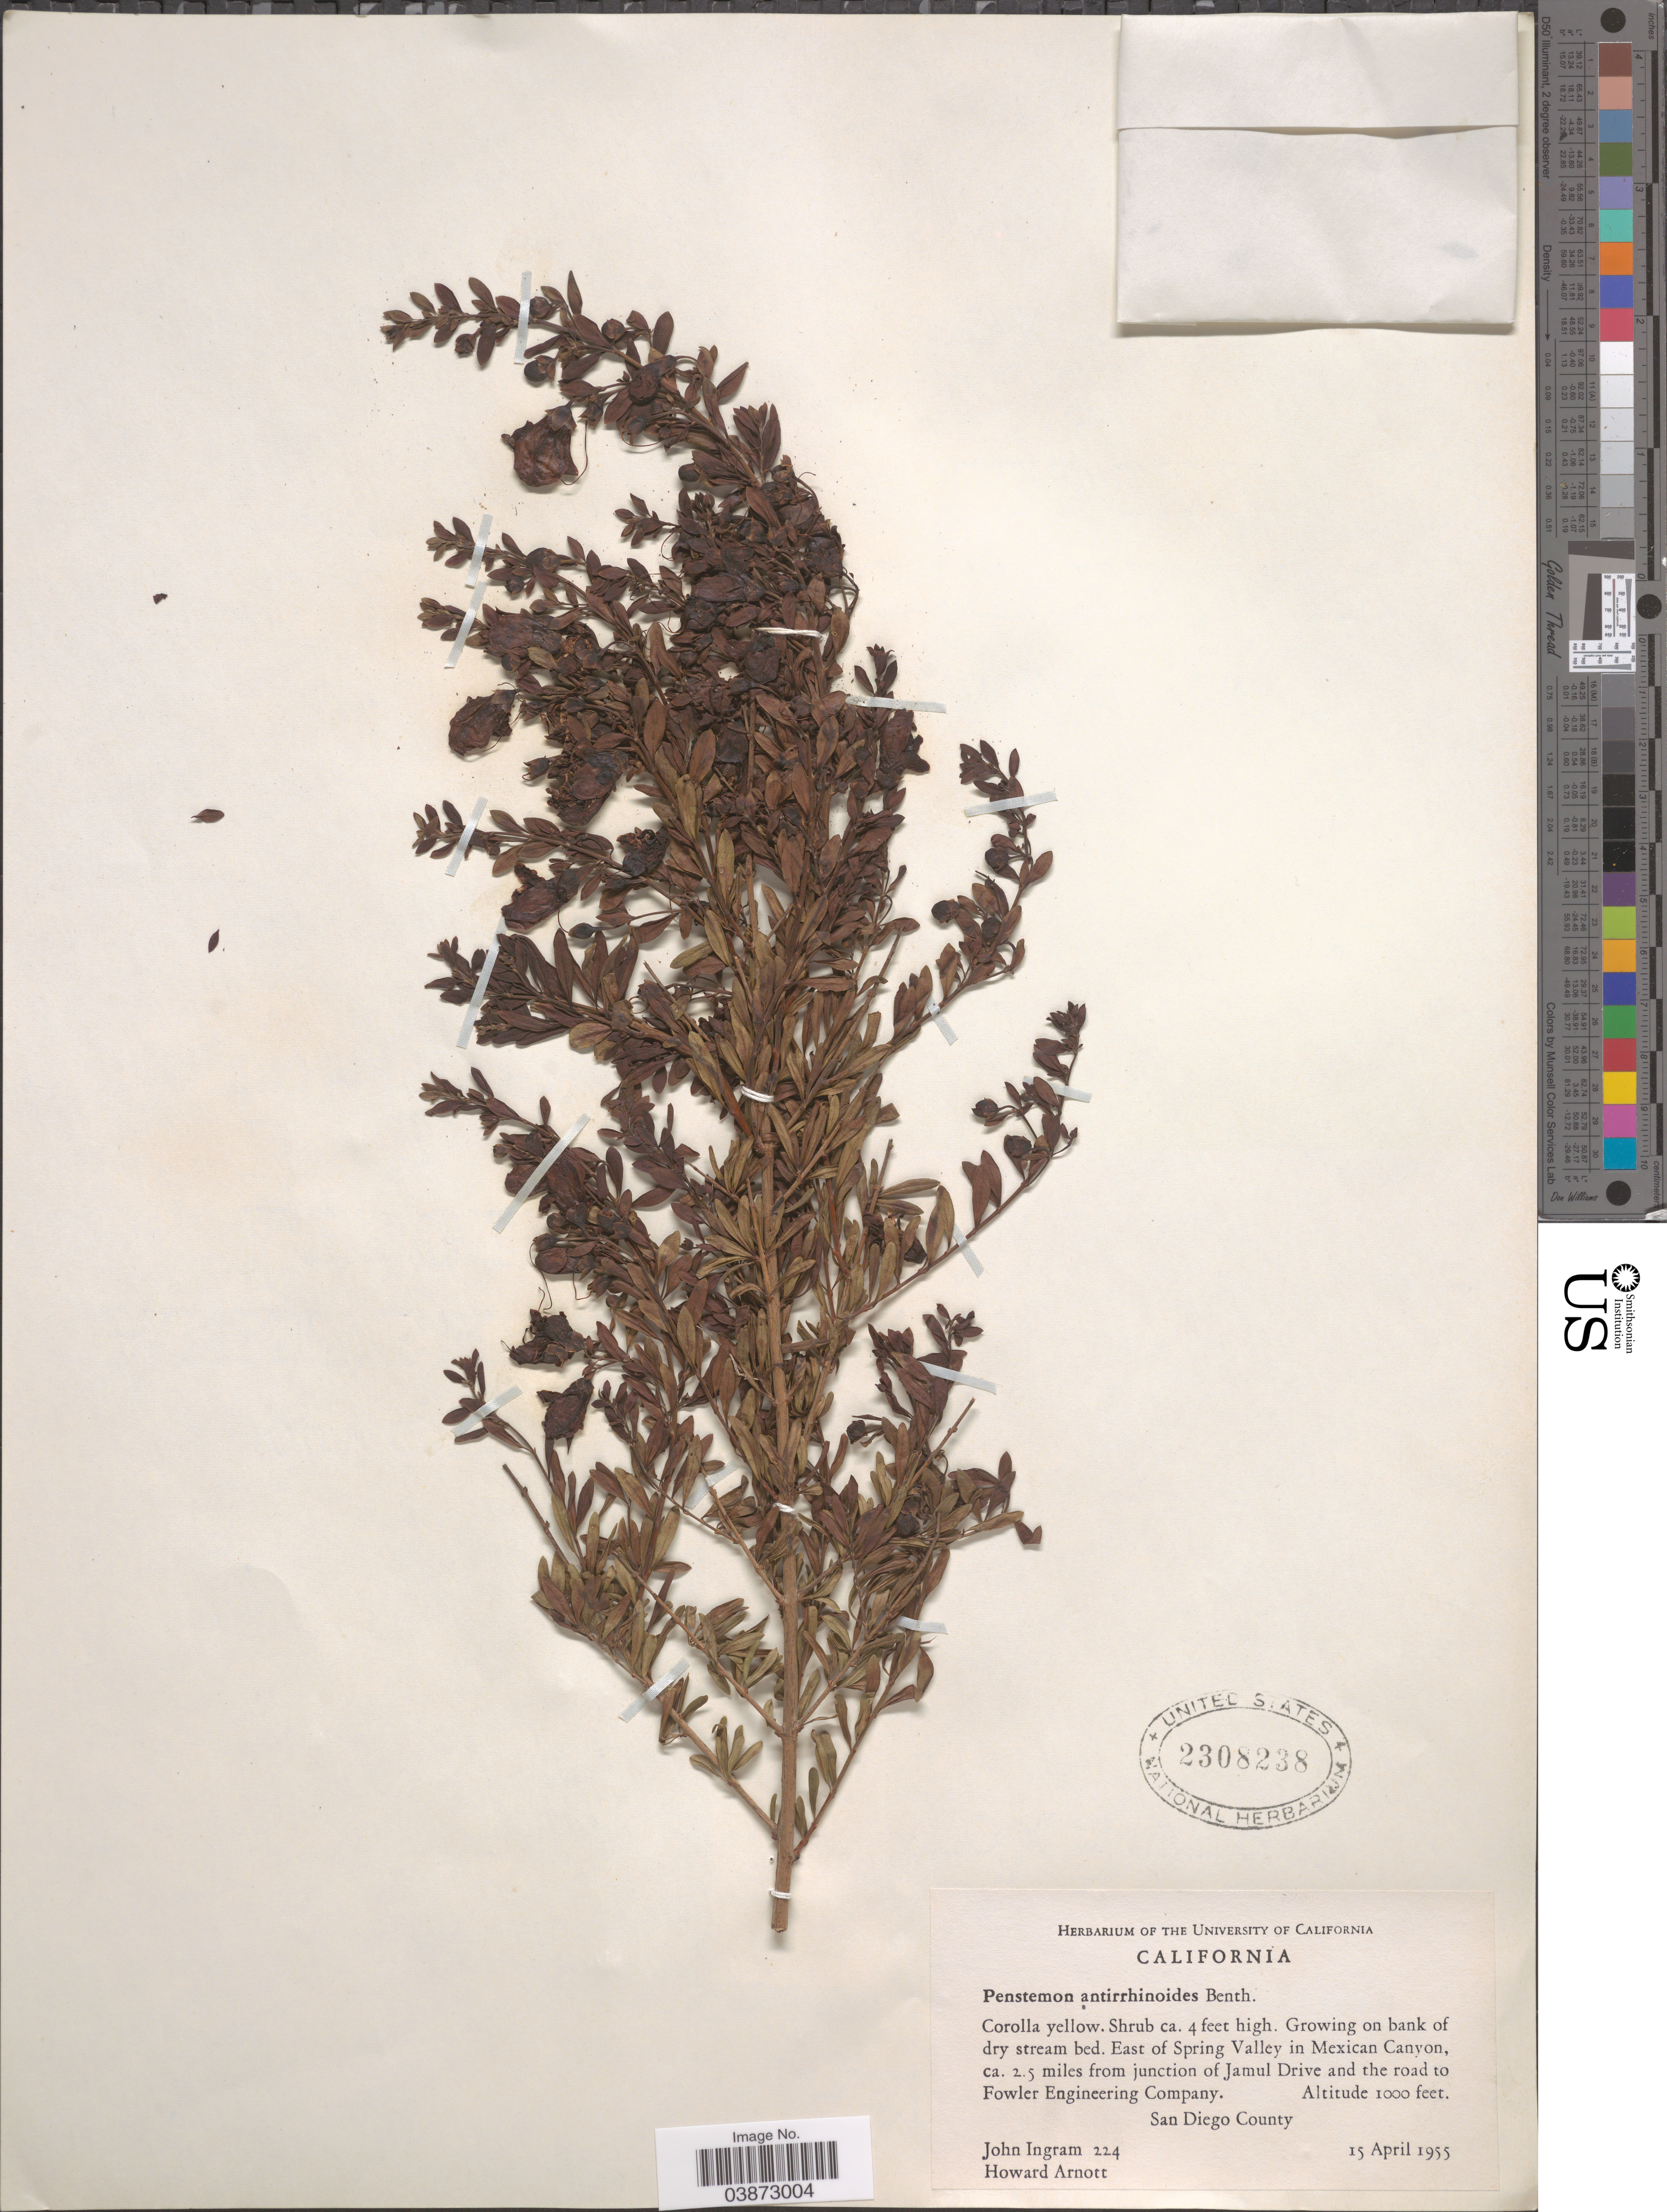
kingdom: Plantae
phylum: Tracheophyta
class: Magnoliopsida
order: Lamiales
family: Plantaginaceae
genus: Penstemon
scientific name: Penstemon antirrhinoides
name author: Benth.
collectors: J. W. Ingram & H. J. Arnott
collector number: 224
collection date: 1955-04-15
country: United States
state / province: California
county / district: San Diego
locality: East of Spring Valley in Mexican Canyon, ca. 2.5 miles from junction of Jamul Drive and the road to Fowler Engineering Company. San Diego County.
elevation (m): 305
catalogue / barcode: US 2308238